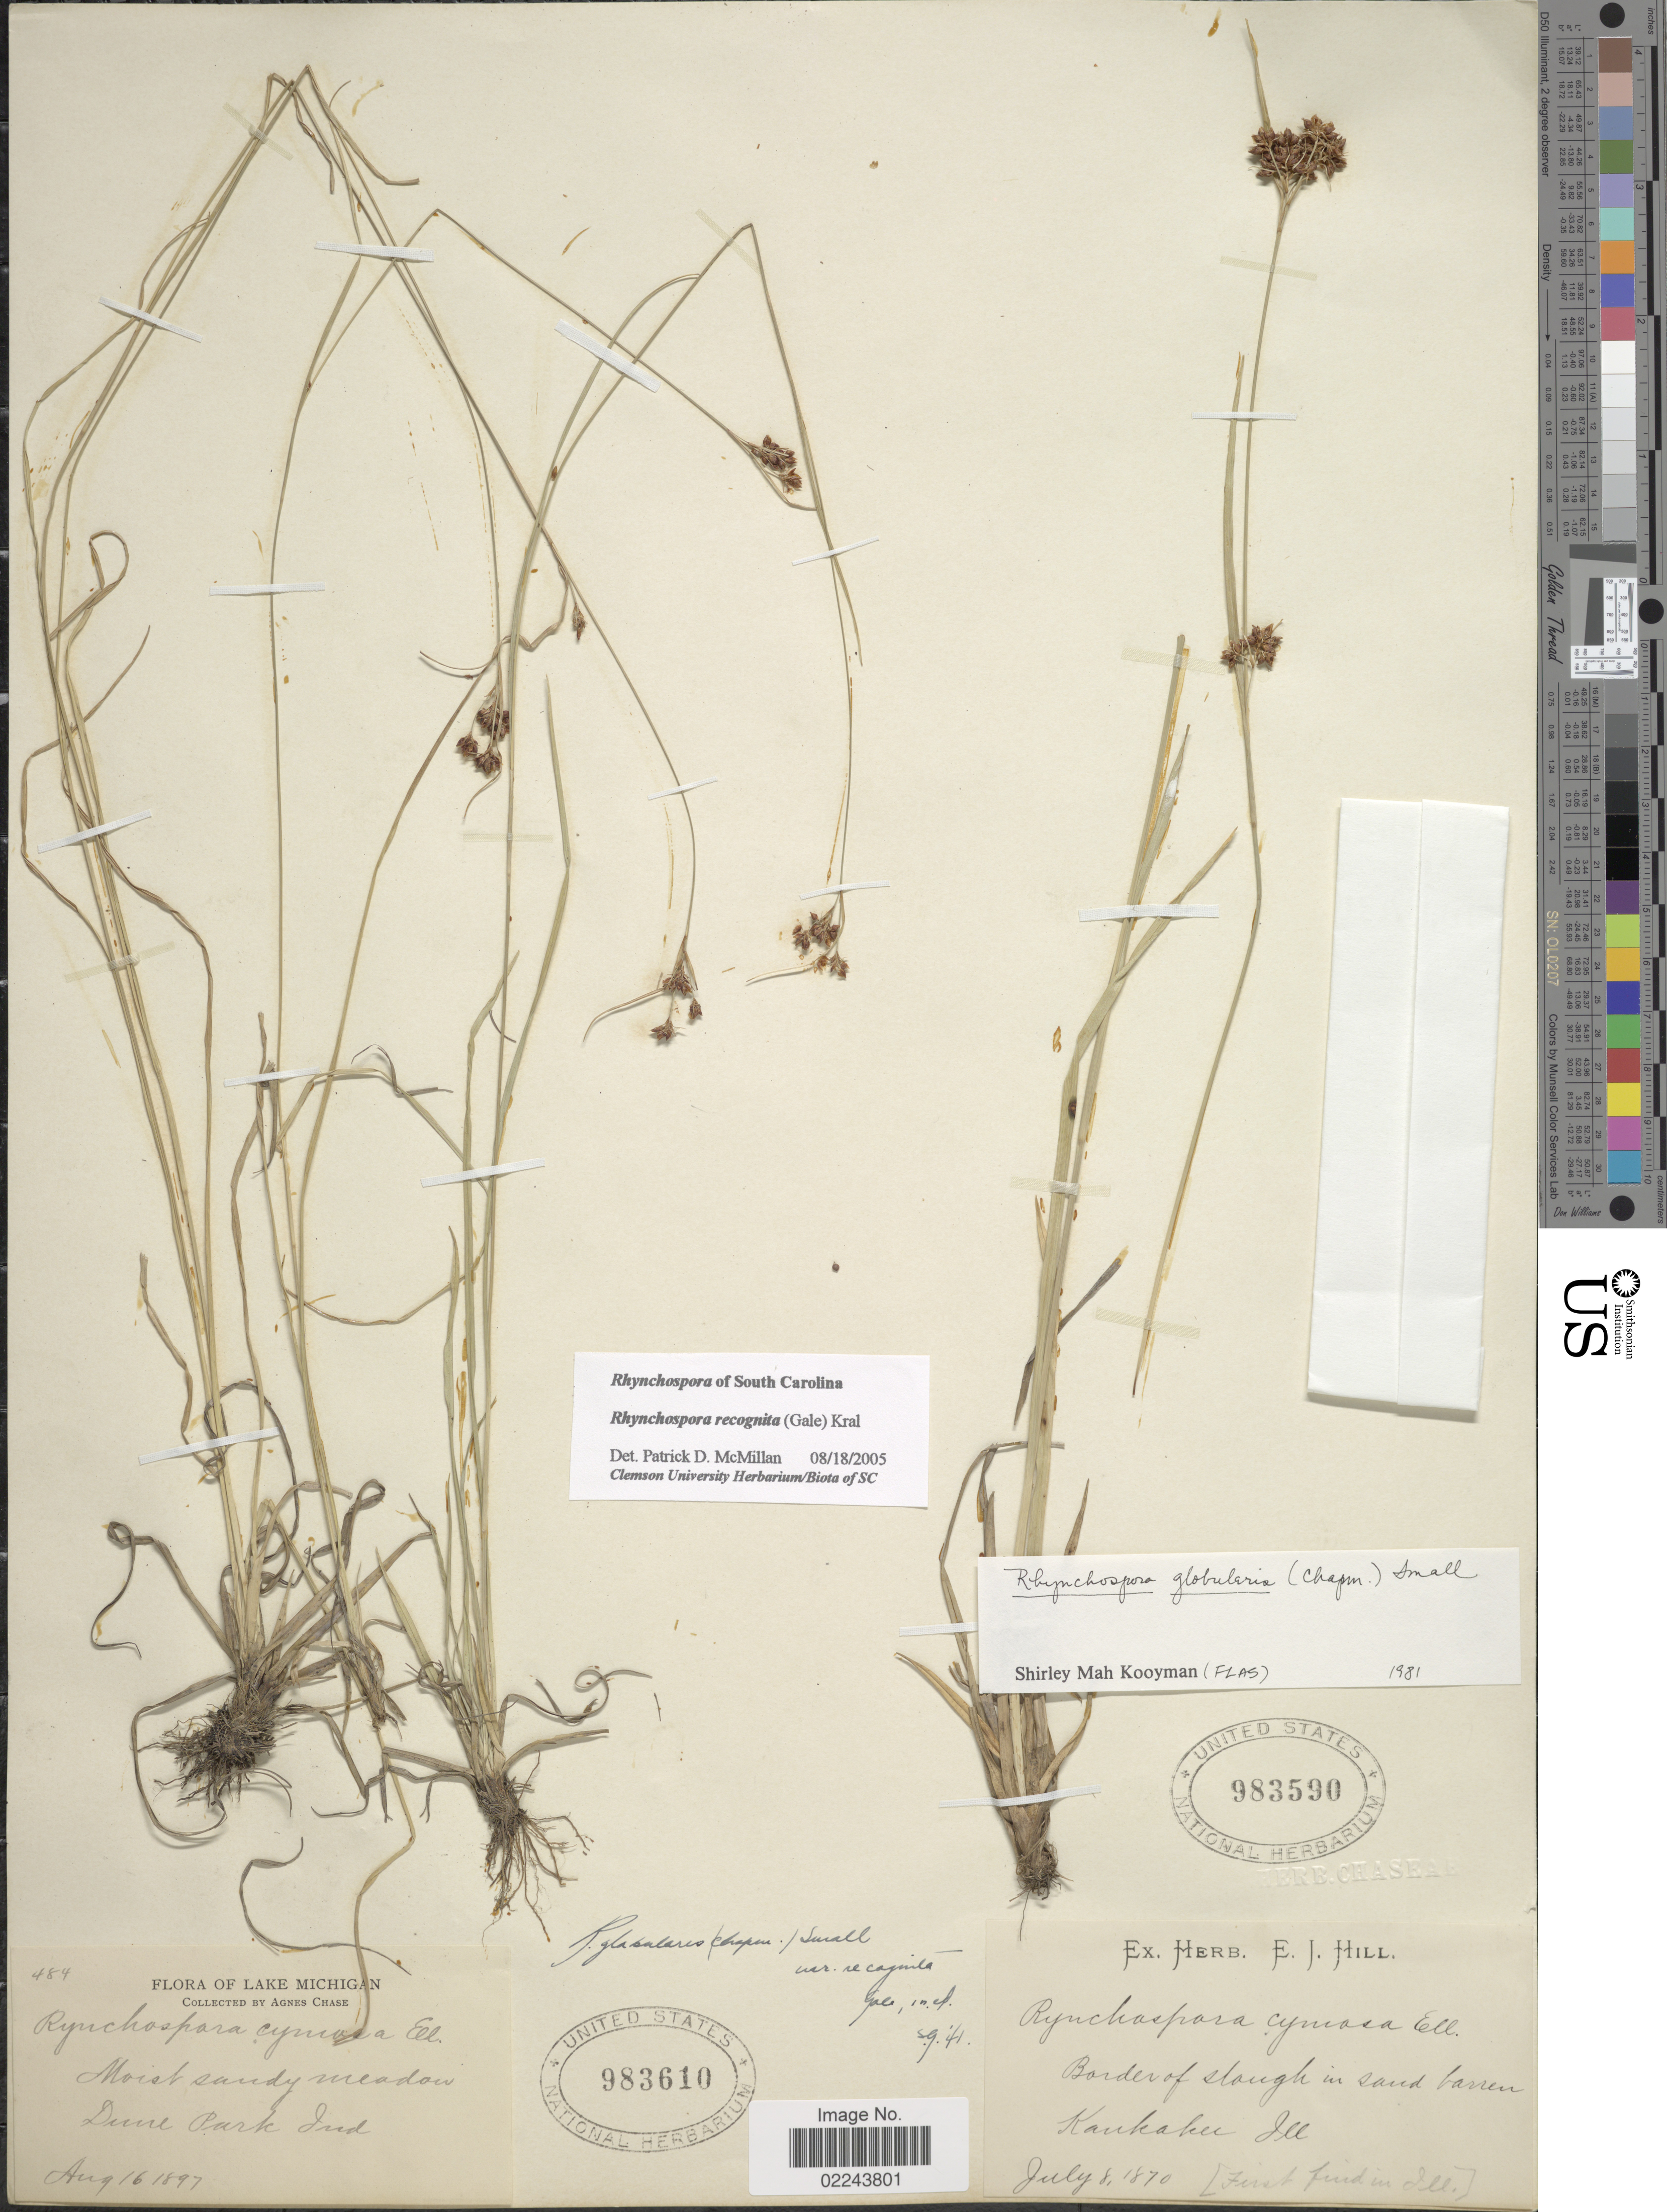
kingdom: Plantae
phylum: Tracheophyta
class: Liliopsida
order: Poales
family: Cyperaceae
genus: Rhynchospora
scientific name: Rhynchospora recognita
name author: (Gale) Kral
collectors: ex herb. E.J. Hill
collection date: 1870-07-08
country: United States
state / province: Illinois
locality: Kankakee, Ill.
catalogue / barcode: US 983590-2